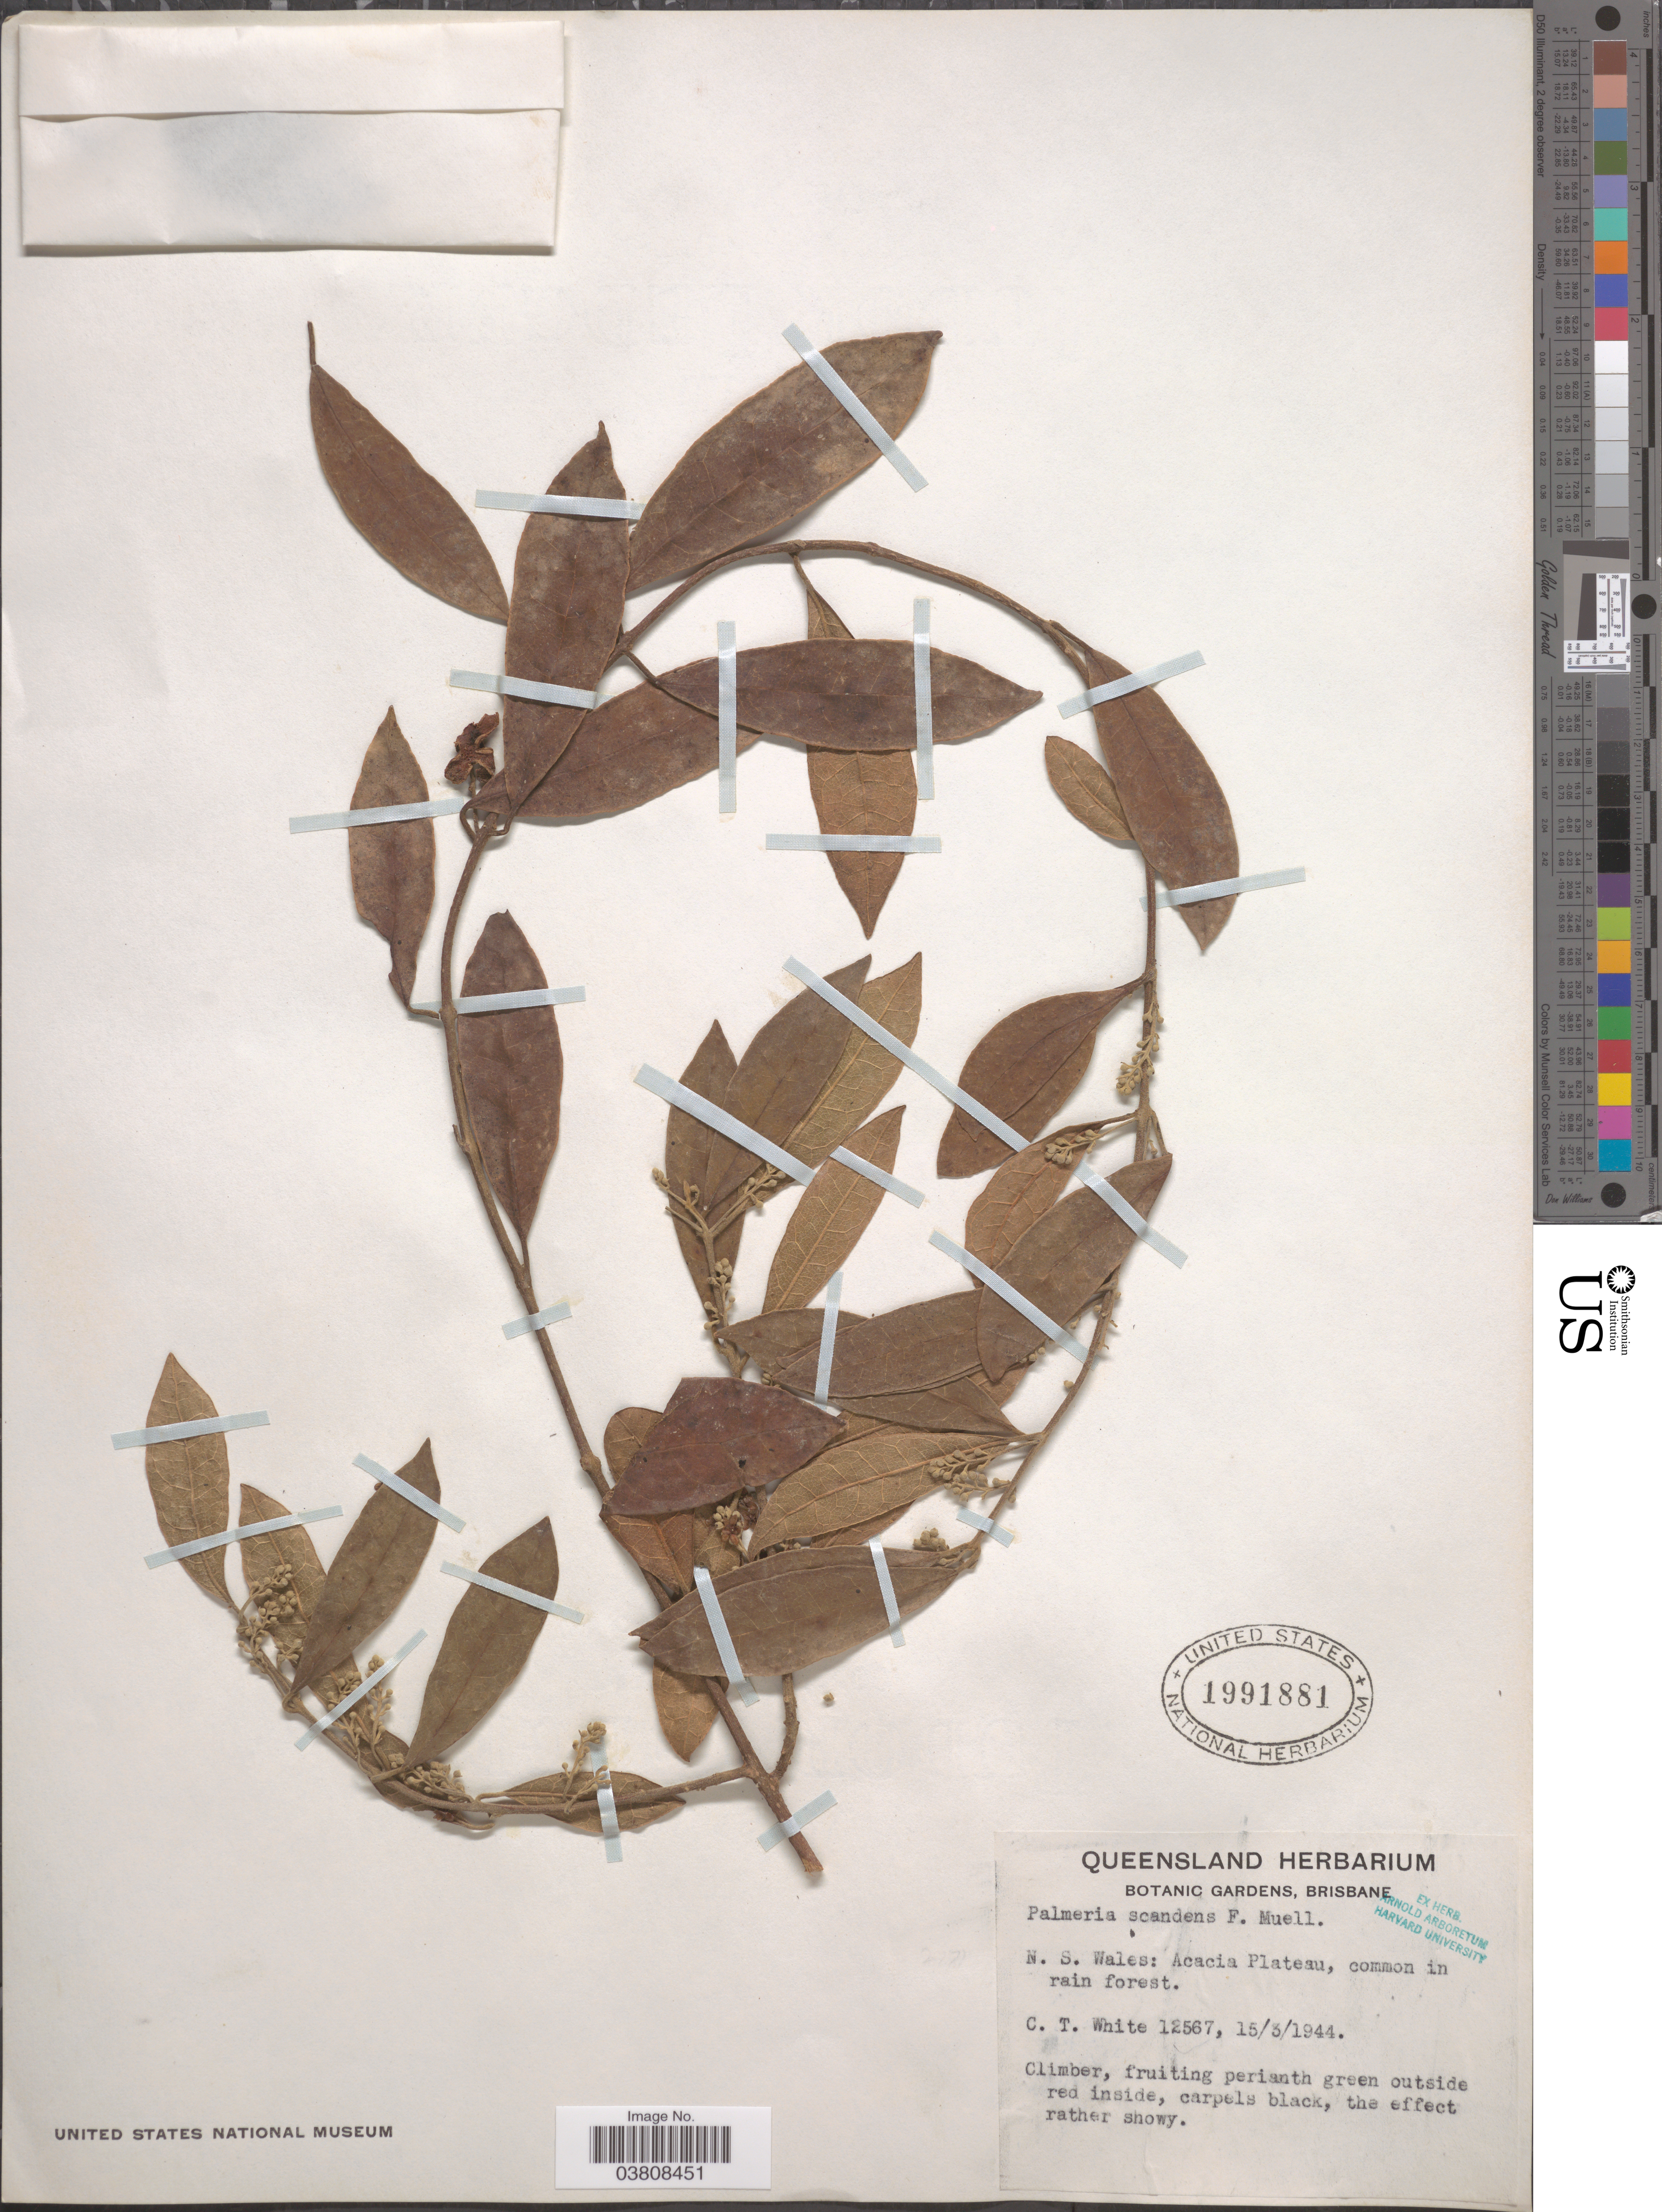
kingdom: Plantae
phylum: Tracheophyta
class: Magnoliopsida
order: Laurales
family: Monimiaceae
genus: Palmeria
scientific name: Palmeria scandens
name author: F. Muell.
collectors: C. T. White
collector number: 12567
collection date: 1944-03-15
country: Australia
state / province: New South Wales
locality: N. S. Wales: Acacia Plateau, common in rain forest.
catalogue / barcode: US 1991881